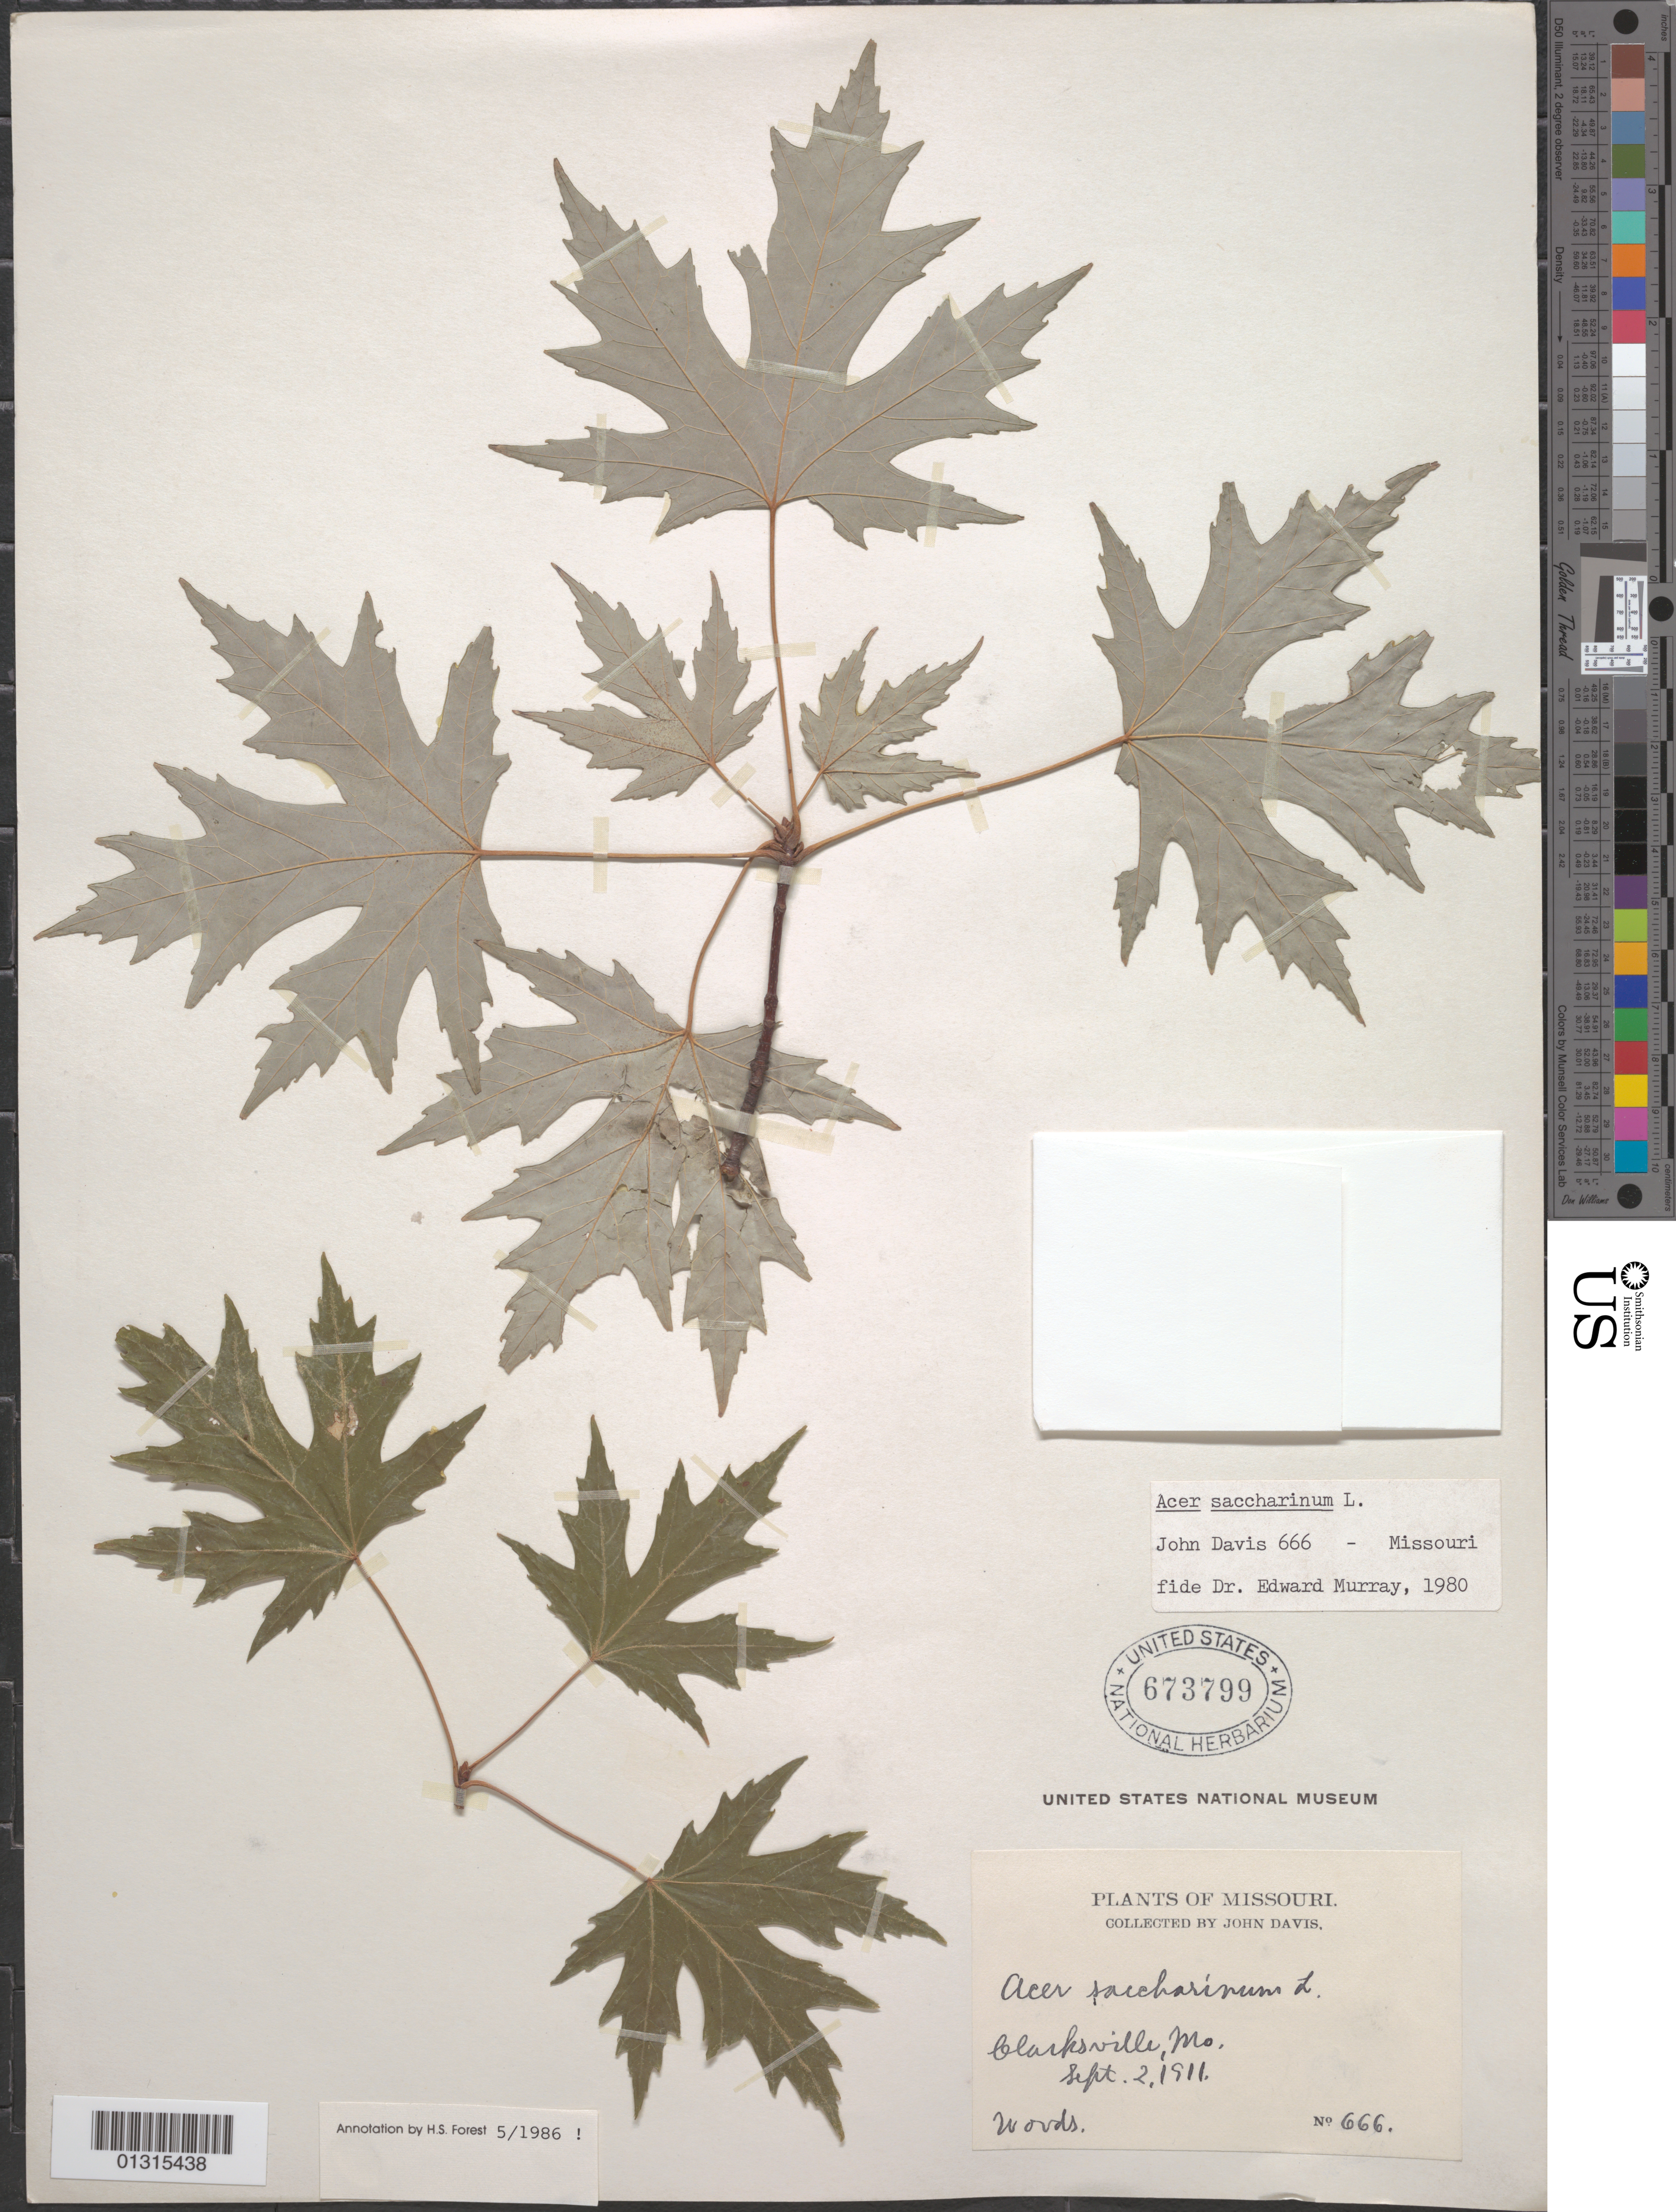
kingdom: Plantae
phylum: Tracheophyta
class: Magnoliopsida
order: Sapindales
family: Sapindaceae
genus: Acer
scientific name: Acer saccharinum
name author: L.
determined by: Forest, H. S.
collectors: J. Davis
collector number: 666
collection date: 1911-09-02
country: United States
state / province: Missouri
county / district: Pike County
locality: Clarcksville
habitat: Woods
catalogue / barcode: US 673799